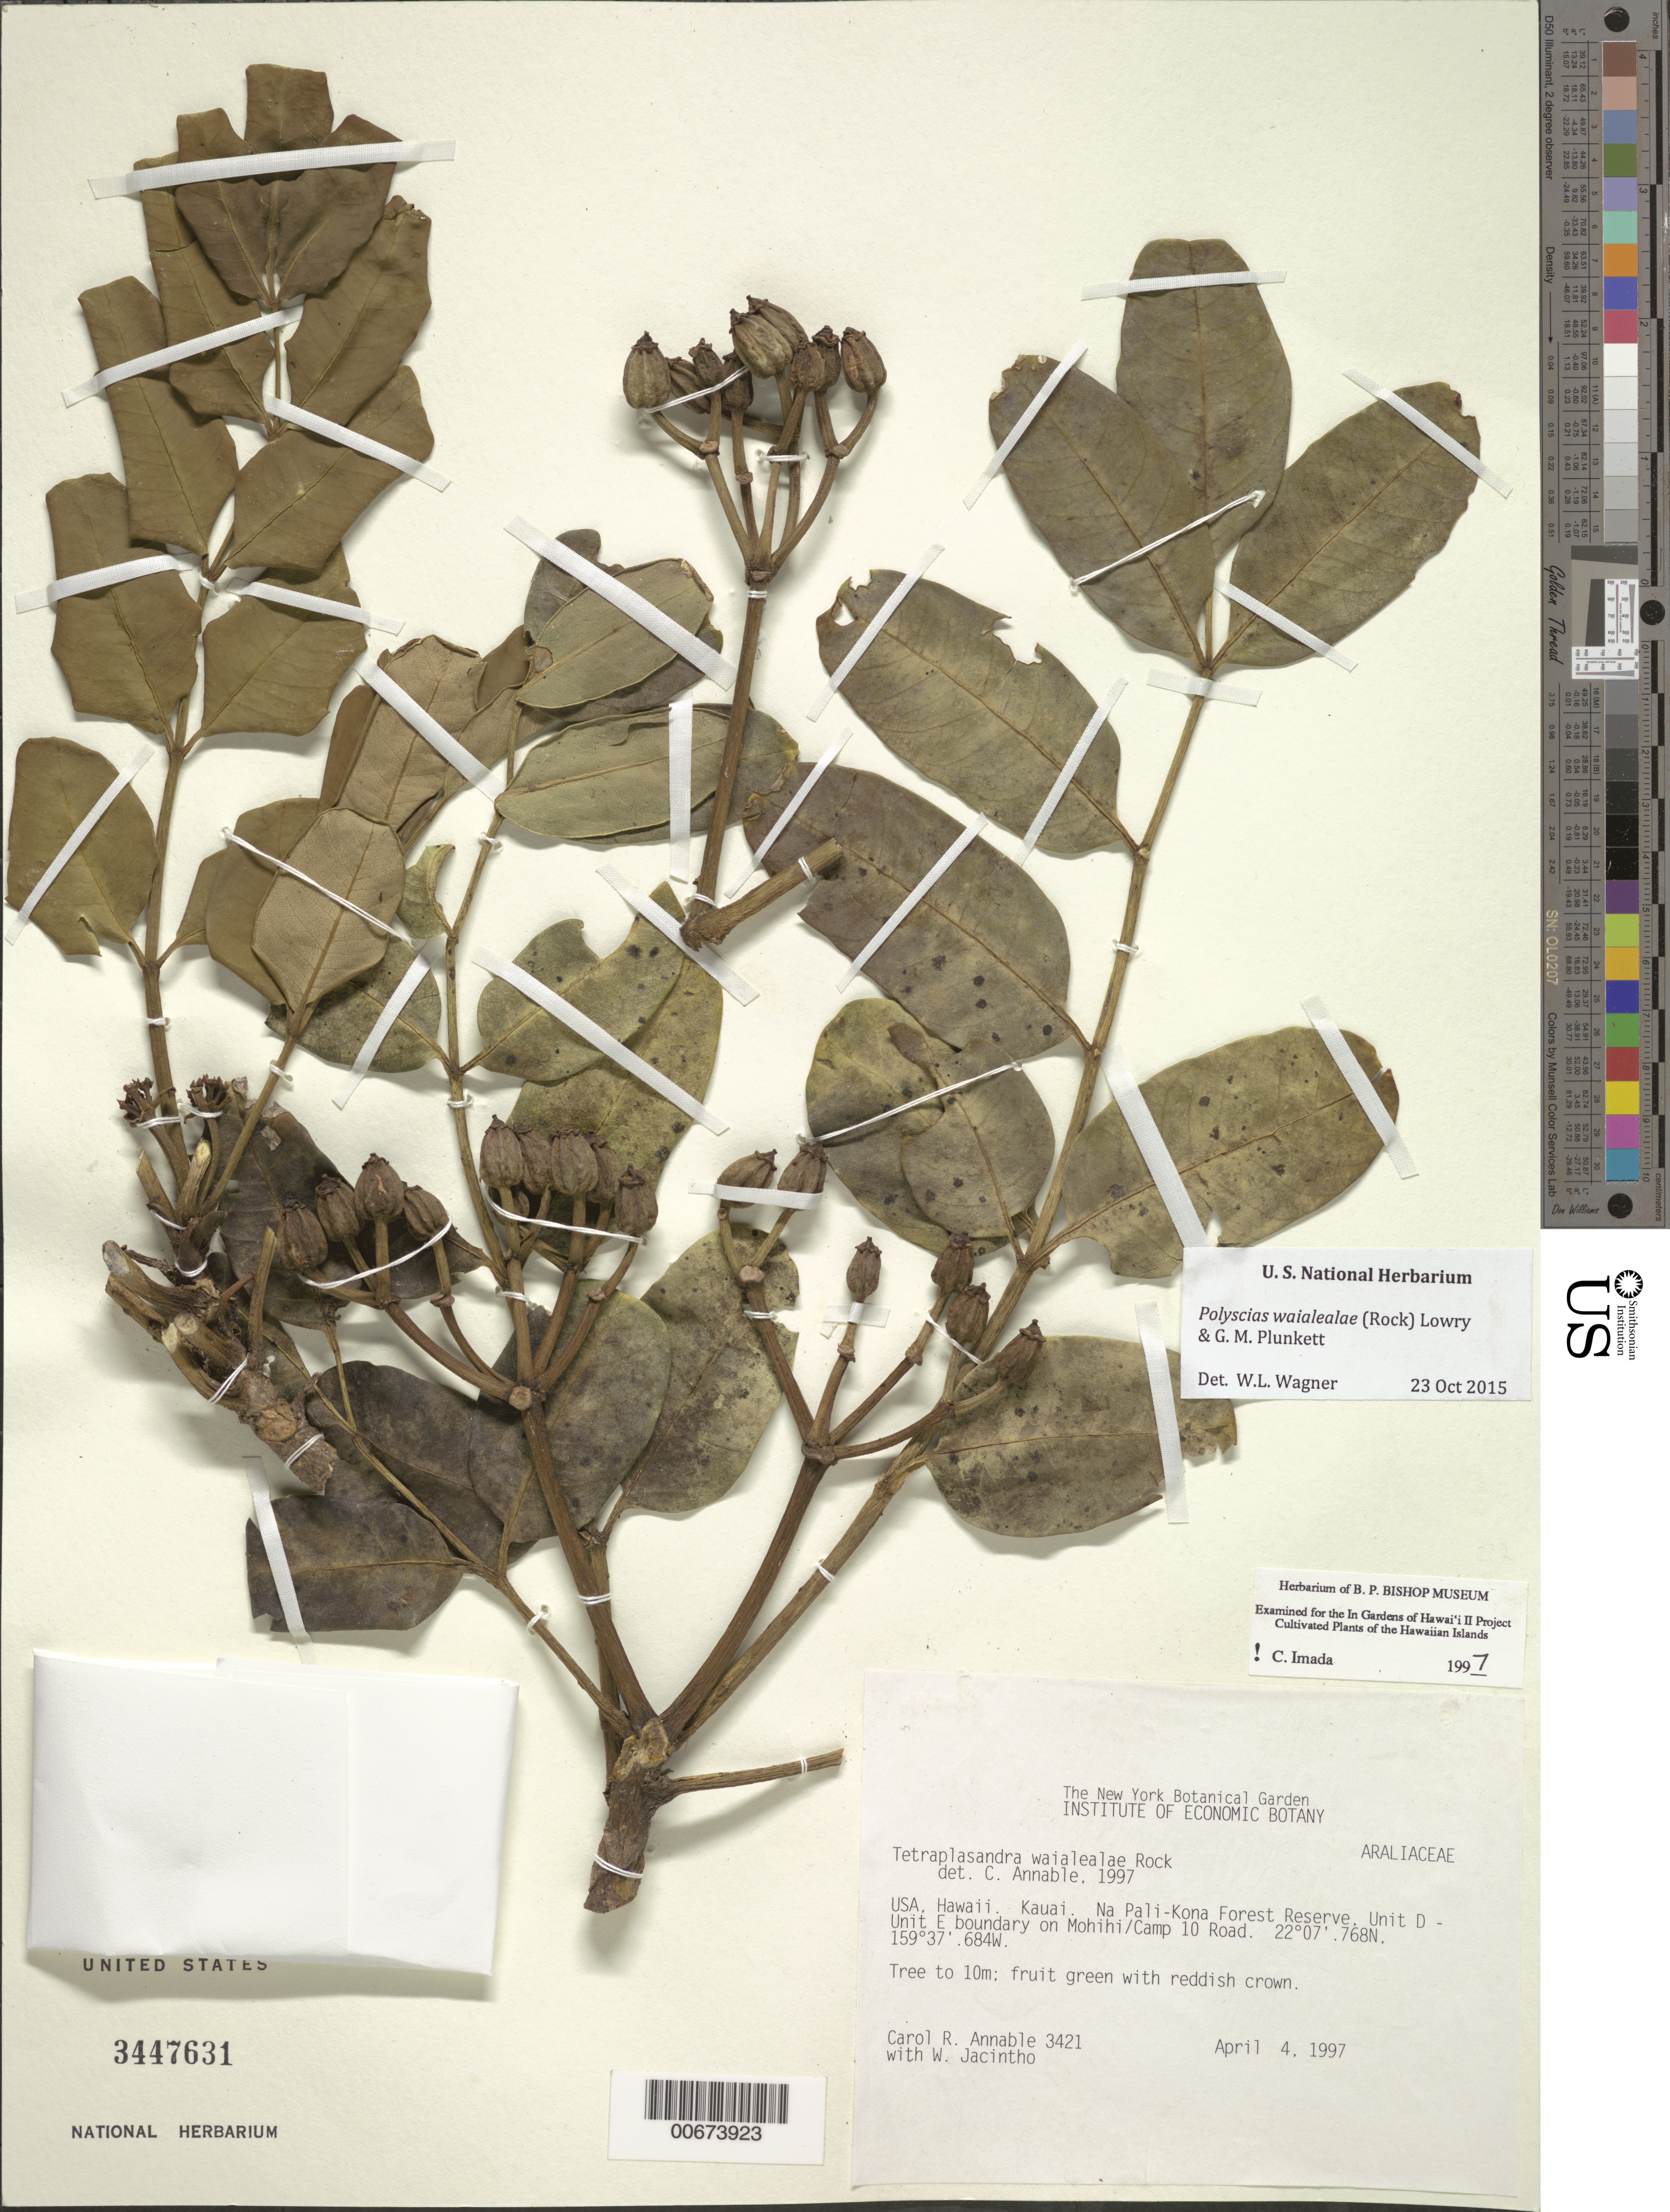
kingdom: Plantae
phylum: Tracheophyta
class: Magnoliopsida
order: Apiales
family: Araliaceae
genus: Polyscias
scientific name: Polyscias waialealae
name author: (Rock) Lowry & G. M. Plunkett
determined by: Imada, C.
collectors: C. R. Annable & W. Jacintho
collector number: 3421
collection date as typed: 4 Apr 1997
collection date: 1997-04-04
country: United States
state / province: Hawaii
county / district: Kauai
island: Kaua'i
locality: Na Pali-Kona Forest reserve, Unit D - Unit E boundary on Mohihi/ Camp 10 Road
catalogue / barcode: US 3447631